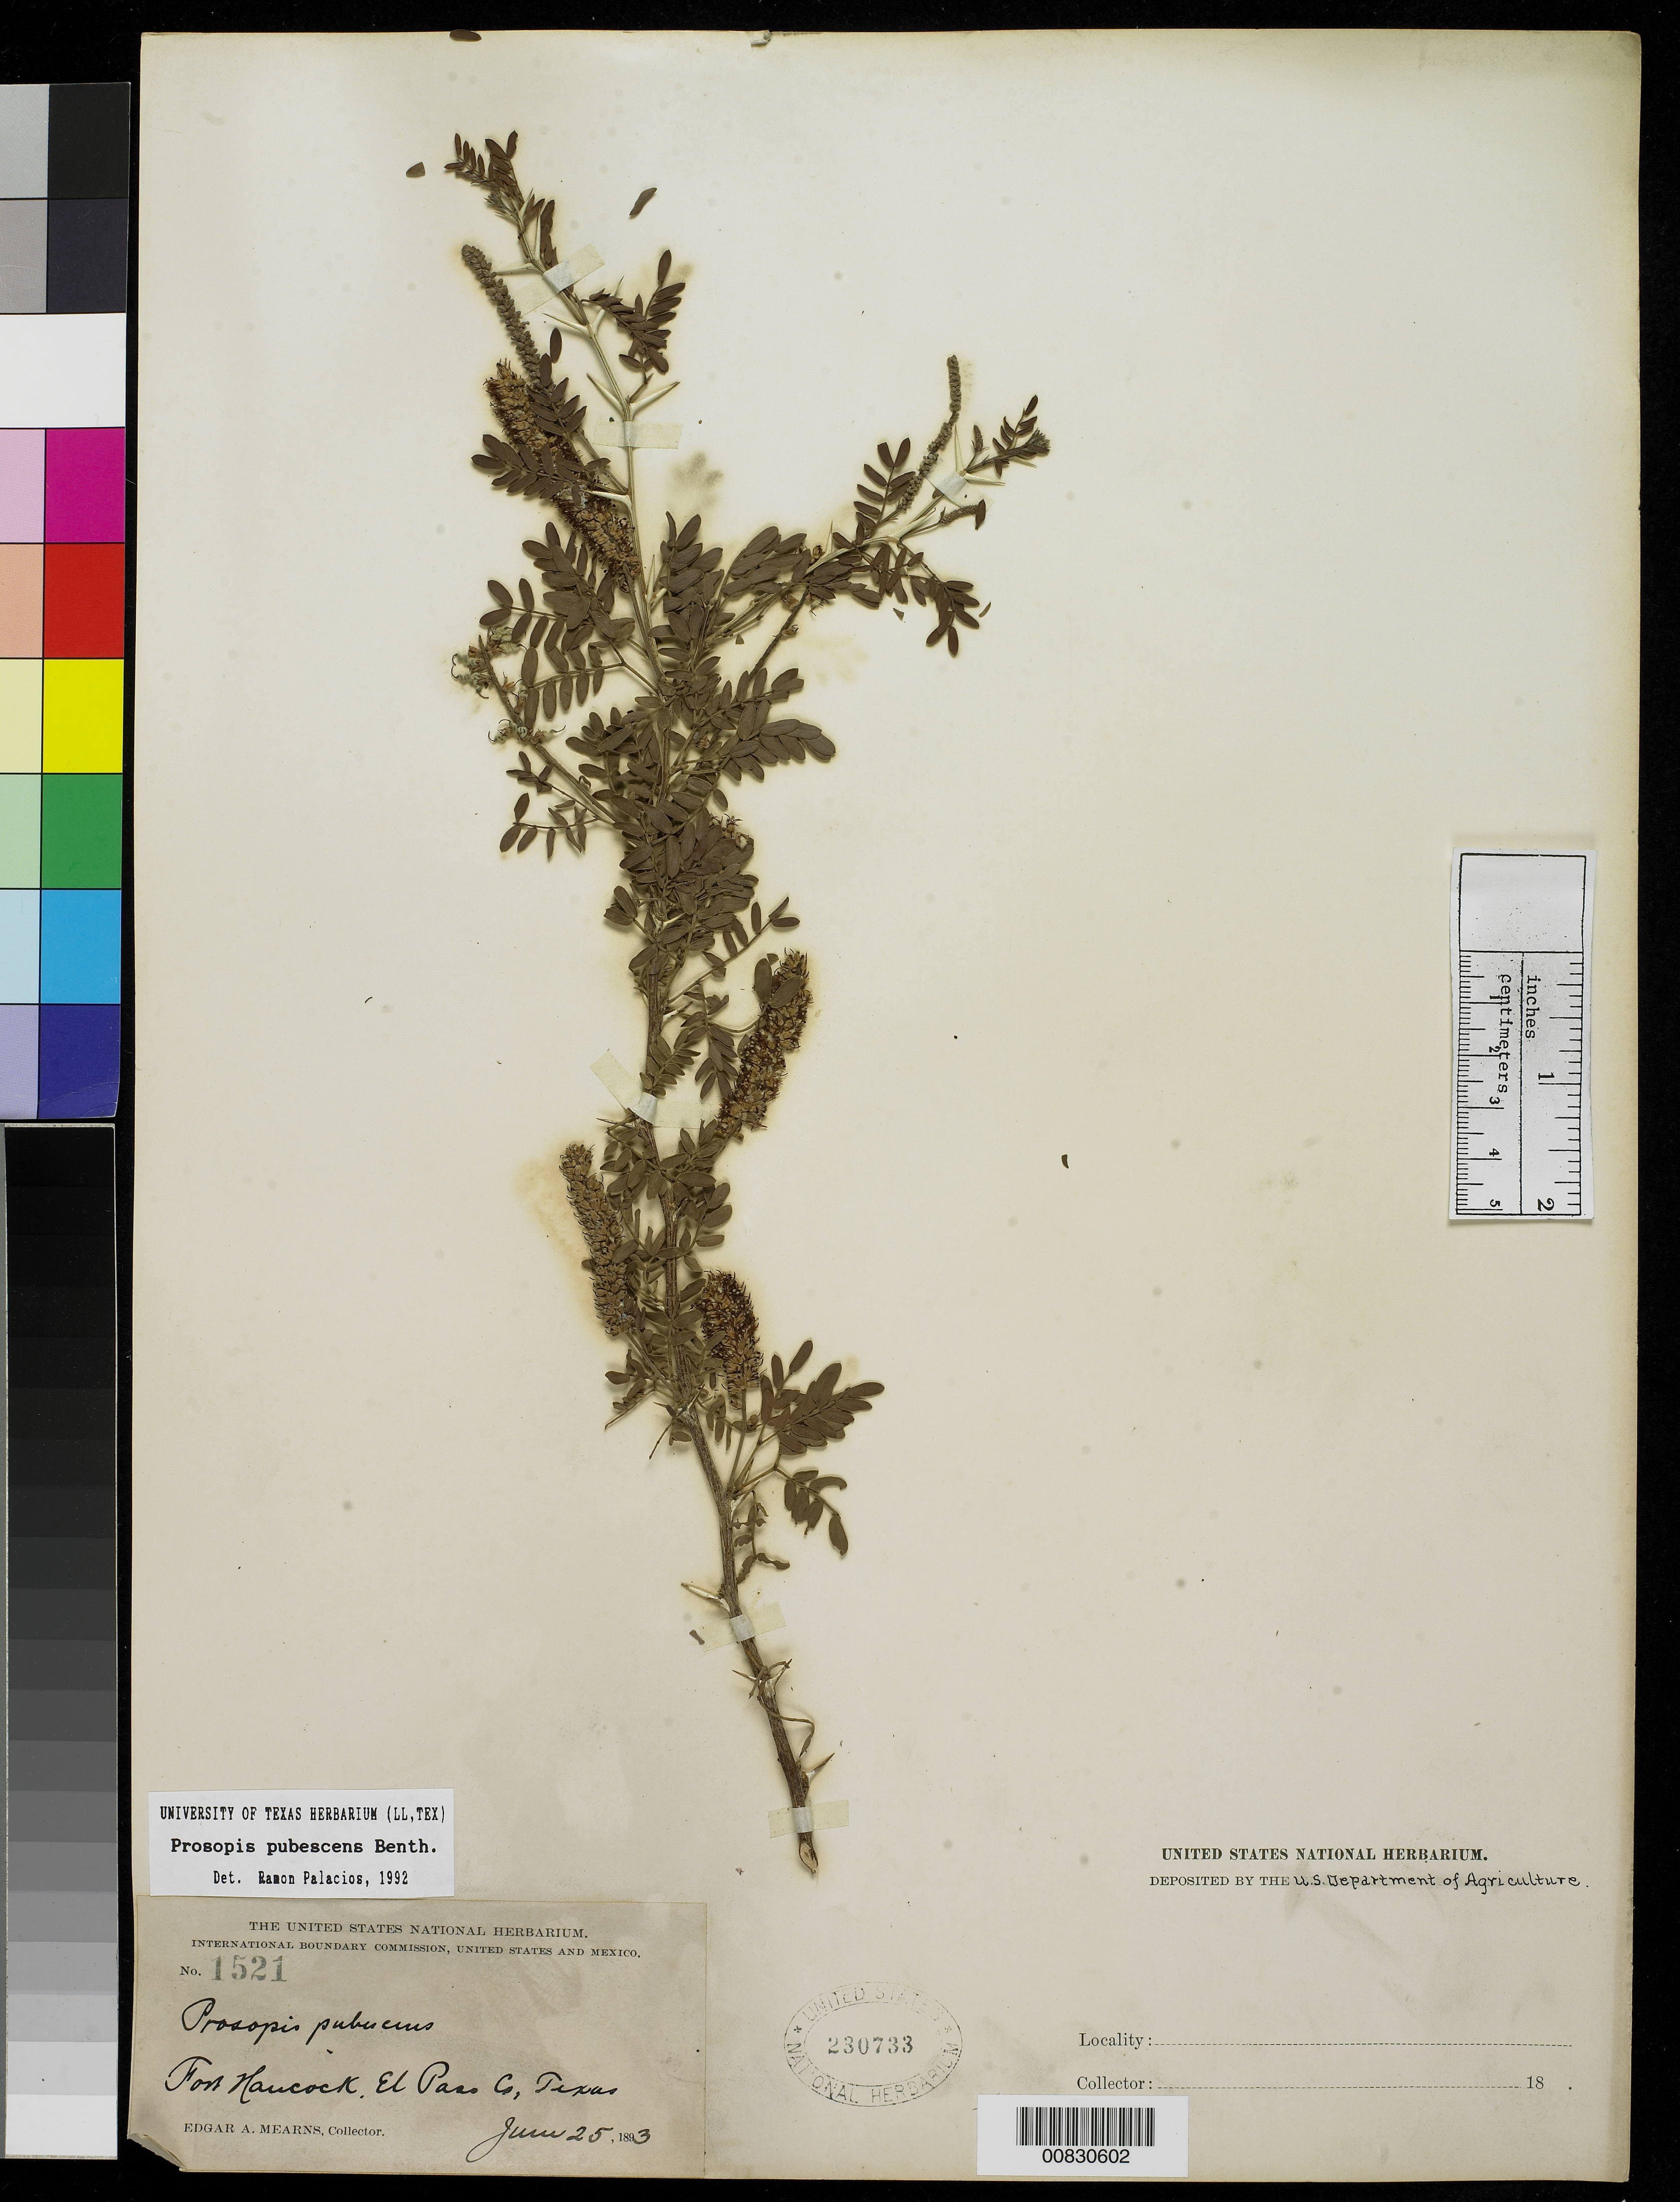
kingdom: Plantae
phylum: Tracheophyta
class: Magnoliopsida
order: Fabales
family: Fabaceae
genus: Strombocarpa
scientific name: Strombocarpa pubescens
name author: (Benth.) A. Gray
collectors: E. A. Mearns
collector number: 1521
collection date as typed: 25 Jun 1893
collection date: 1893-06-25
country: United States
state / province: Texas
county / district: El Paso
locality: Fort Hancock, El Paso County, Texas.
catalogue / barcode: US 230733